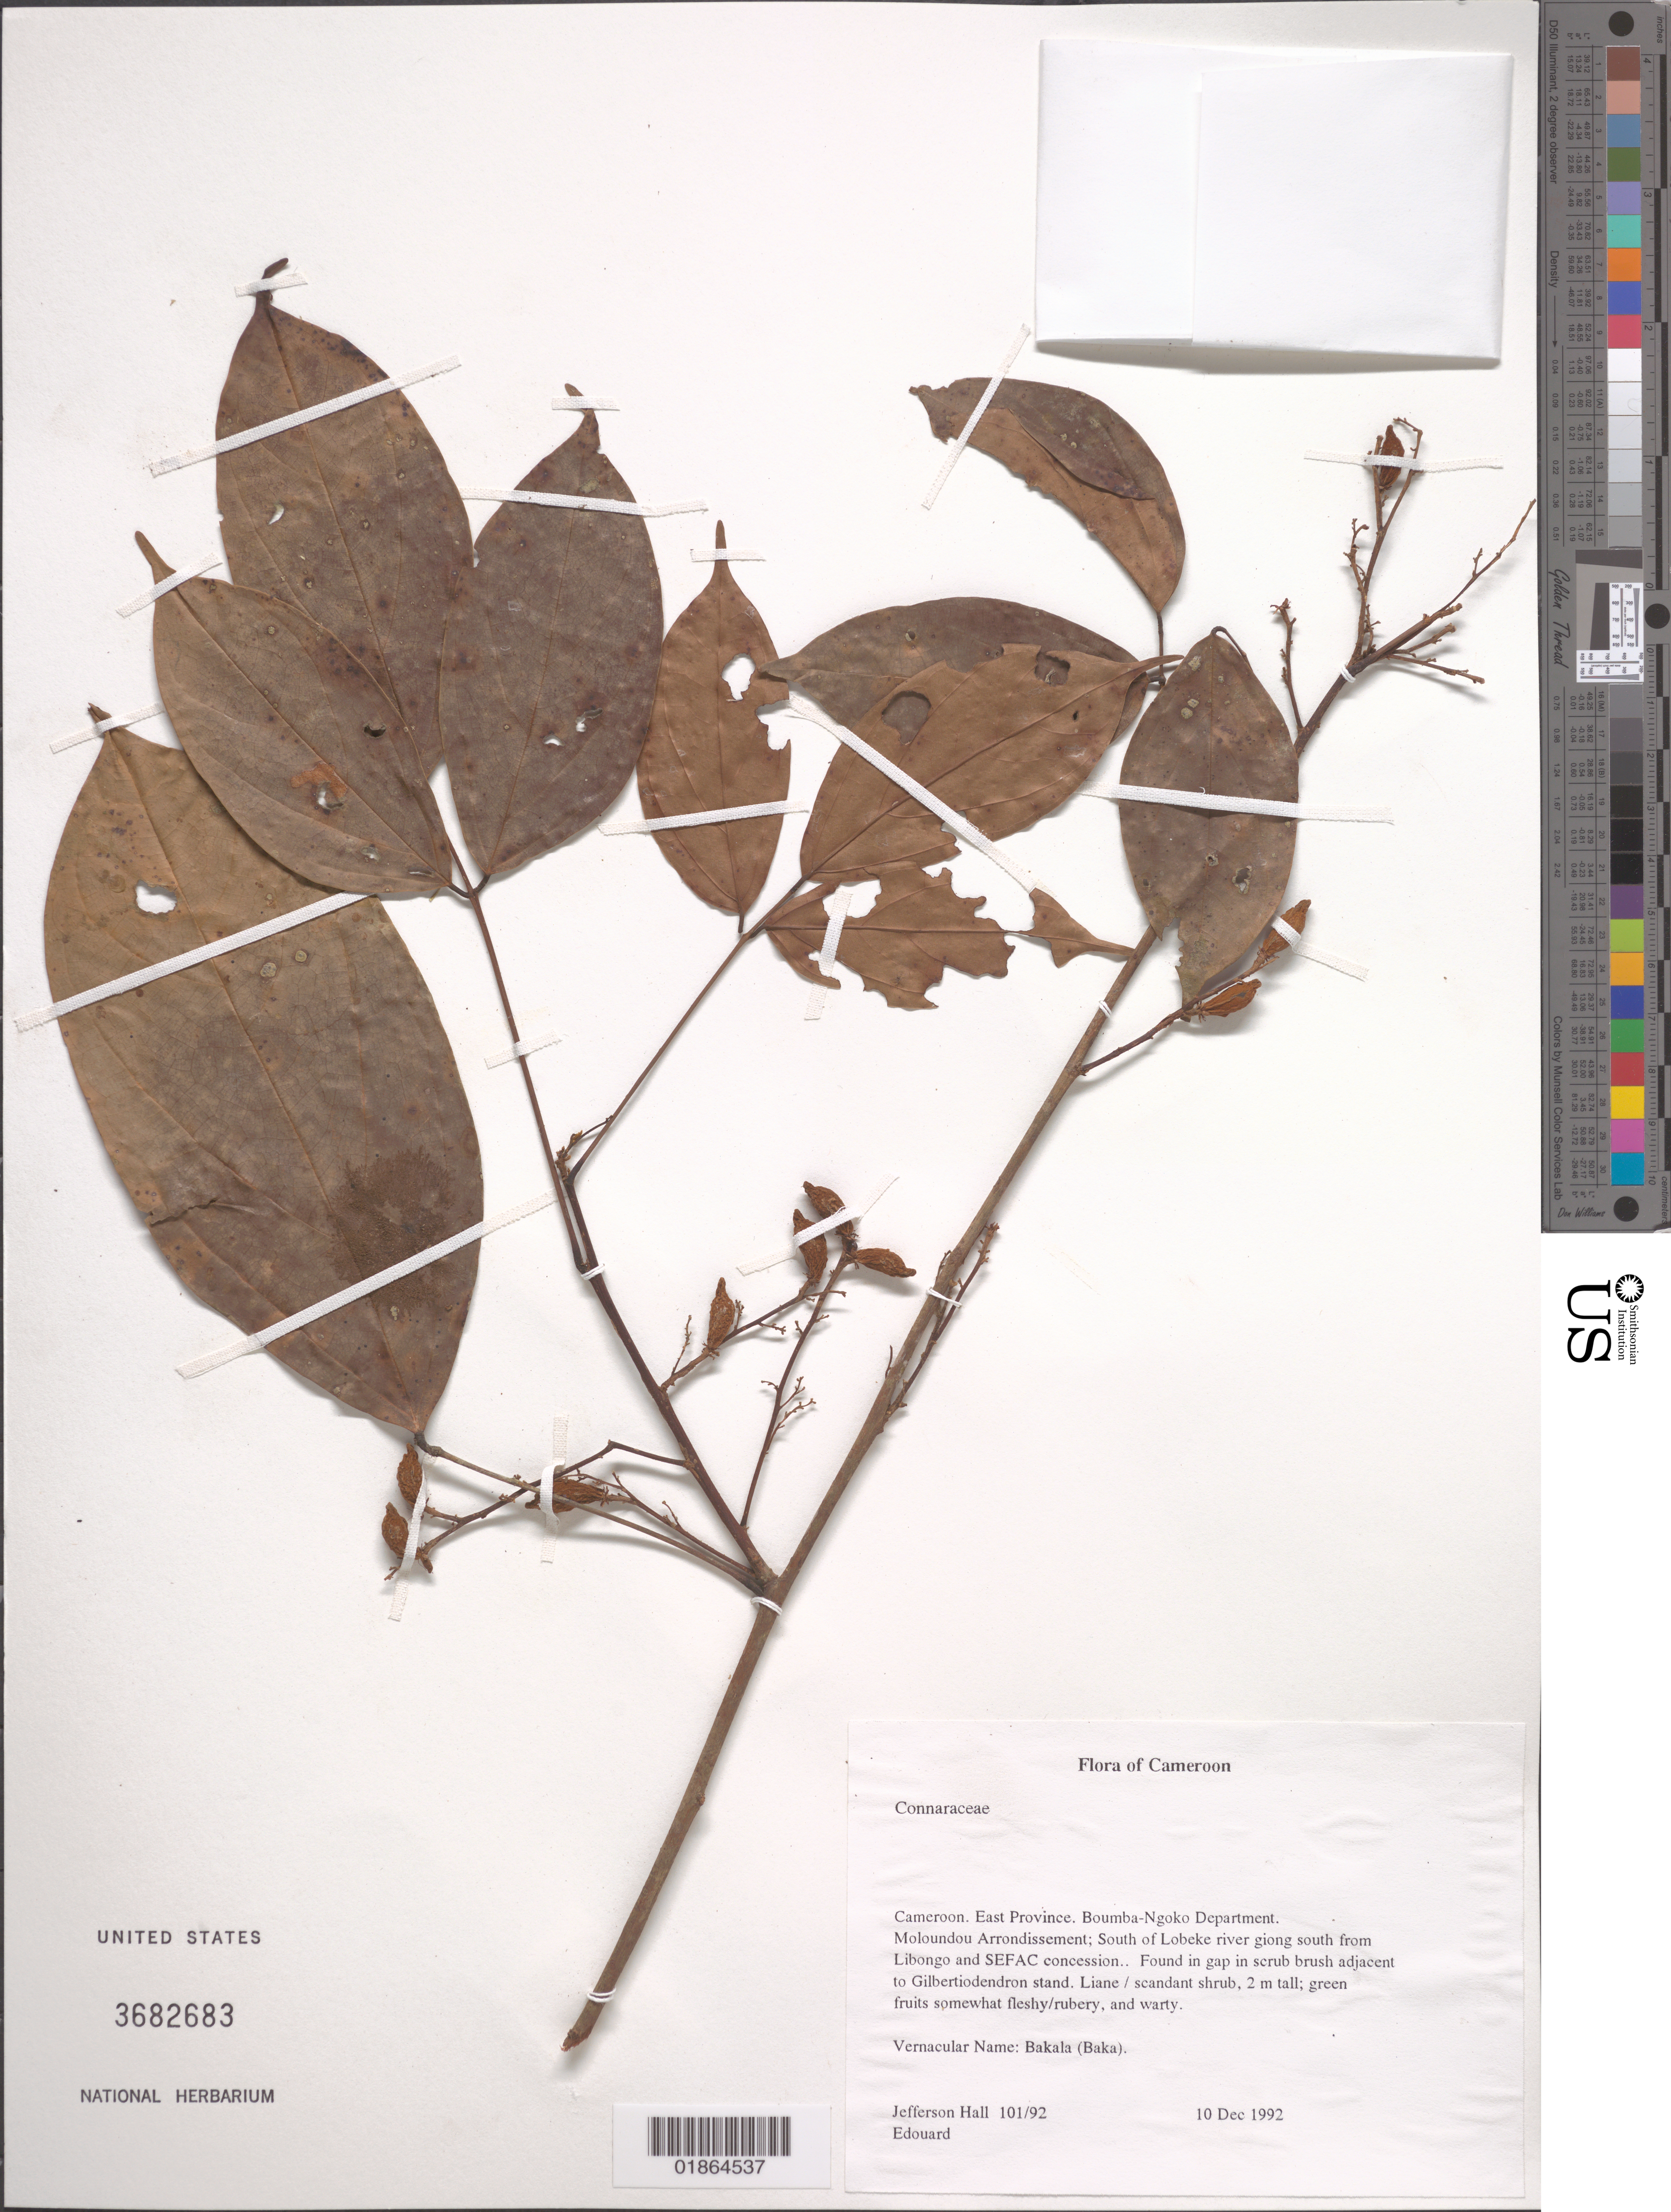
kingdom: Plantae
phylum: Tracheophyta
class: Magnoliopsida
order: Oxalidales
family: Connaraceae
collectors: J. Hall & -. Edouard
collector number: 101/92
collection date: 1992-12-10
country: Cameroon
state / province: Est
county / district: Boumba-ngoko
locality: Moloundou Arrondissement; old SFIS logging concession.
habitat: Found in gap in scrub brush adjacent to Gilbertiodendron stand.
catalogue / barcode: US 3682683